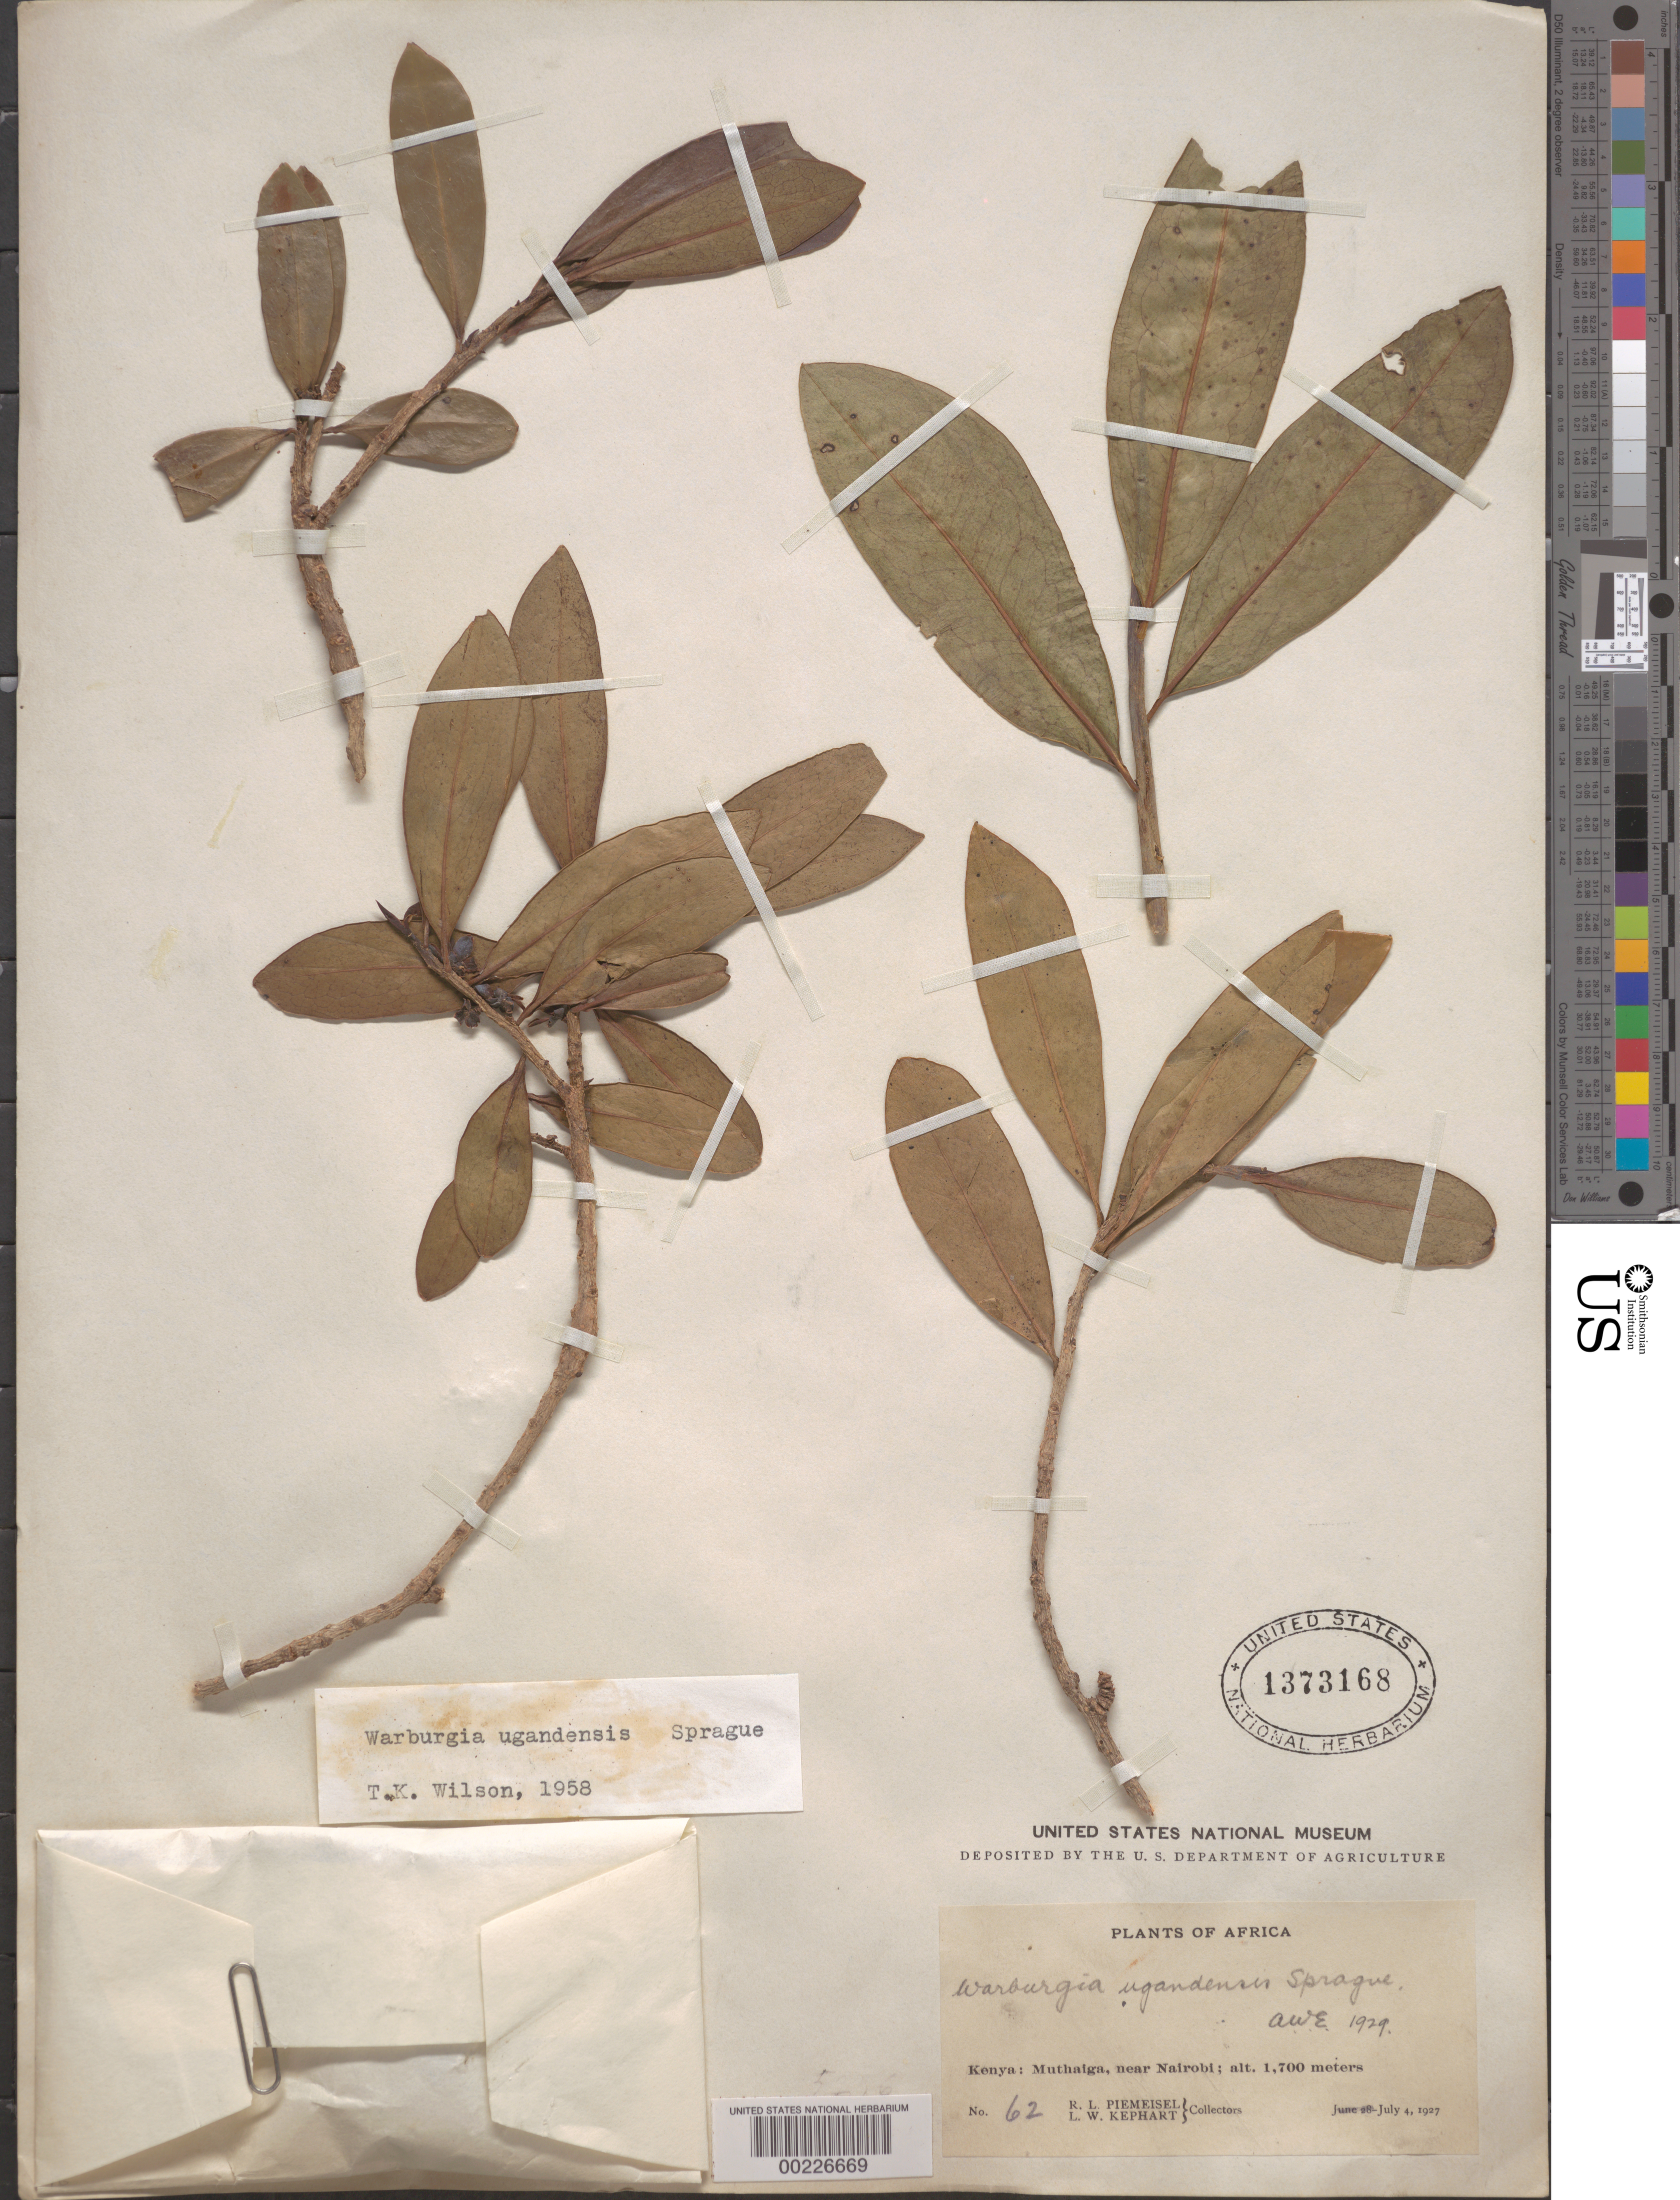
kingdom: Plantae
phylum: Tracheophyta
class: Magnoliopsida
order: Canellales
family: Canellaceae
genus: Warburgia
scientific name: Warburgia ugandensis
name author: Sprague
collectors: R. L. Piemeisel & L. W. Kephart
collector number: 62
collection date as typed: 04 Jul 1927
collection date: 1927-07-04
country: Kenya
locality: Muthaiga, near nairobi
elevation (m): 1700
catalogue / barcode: US 1373168